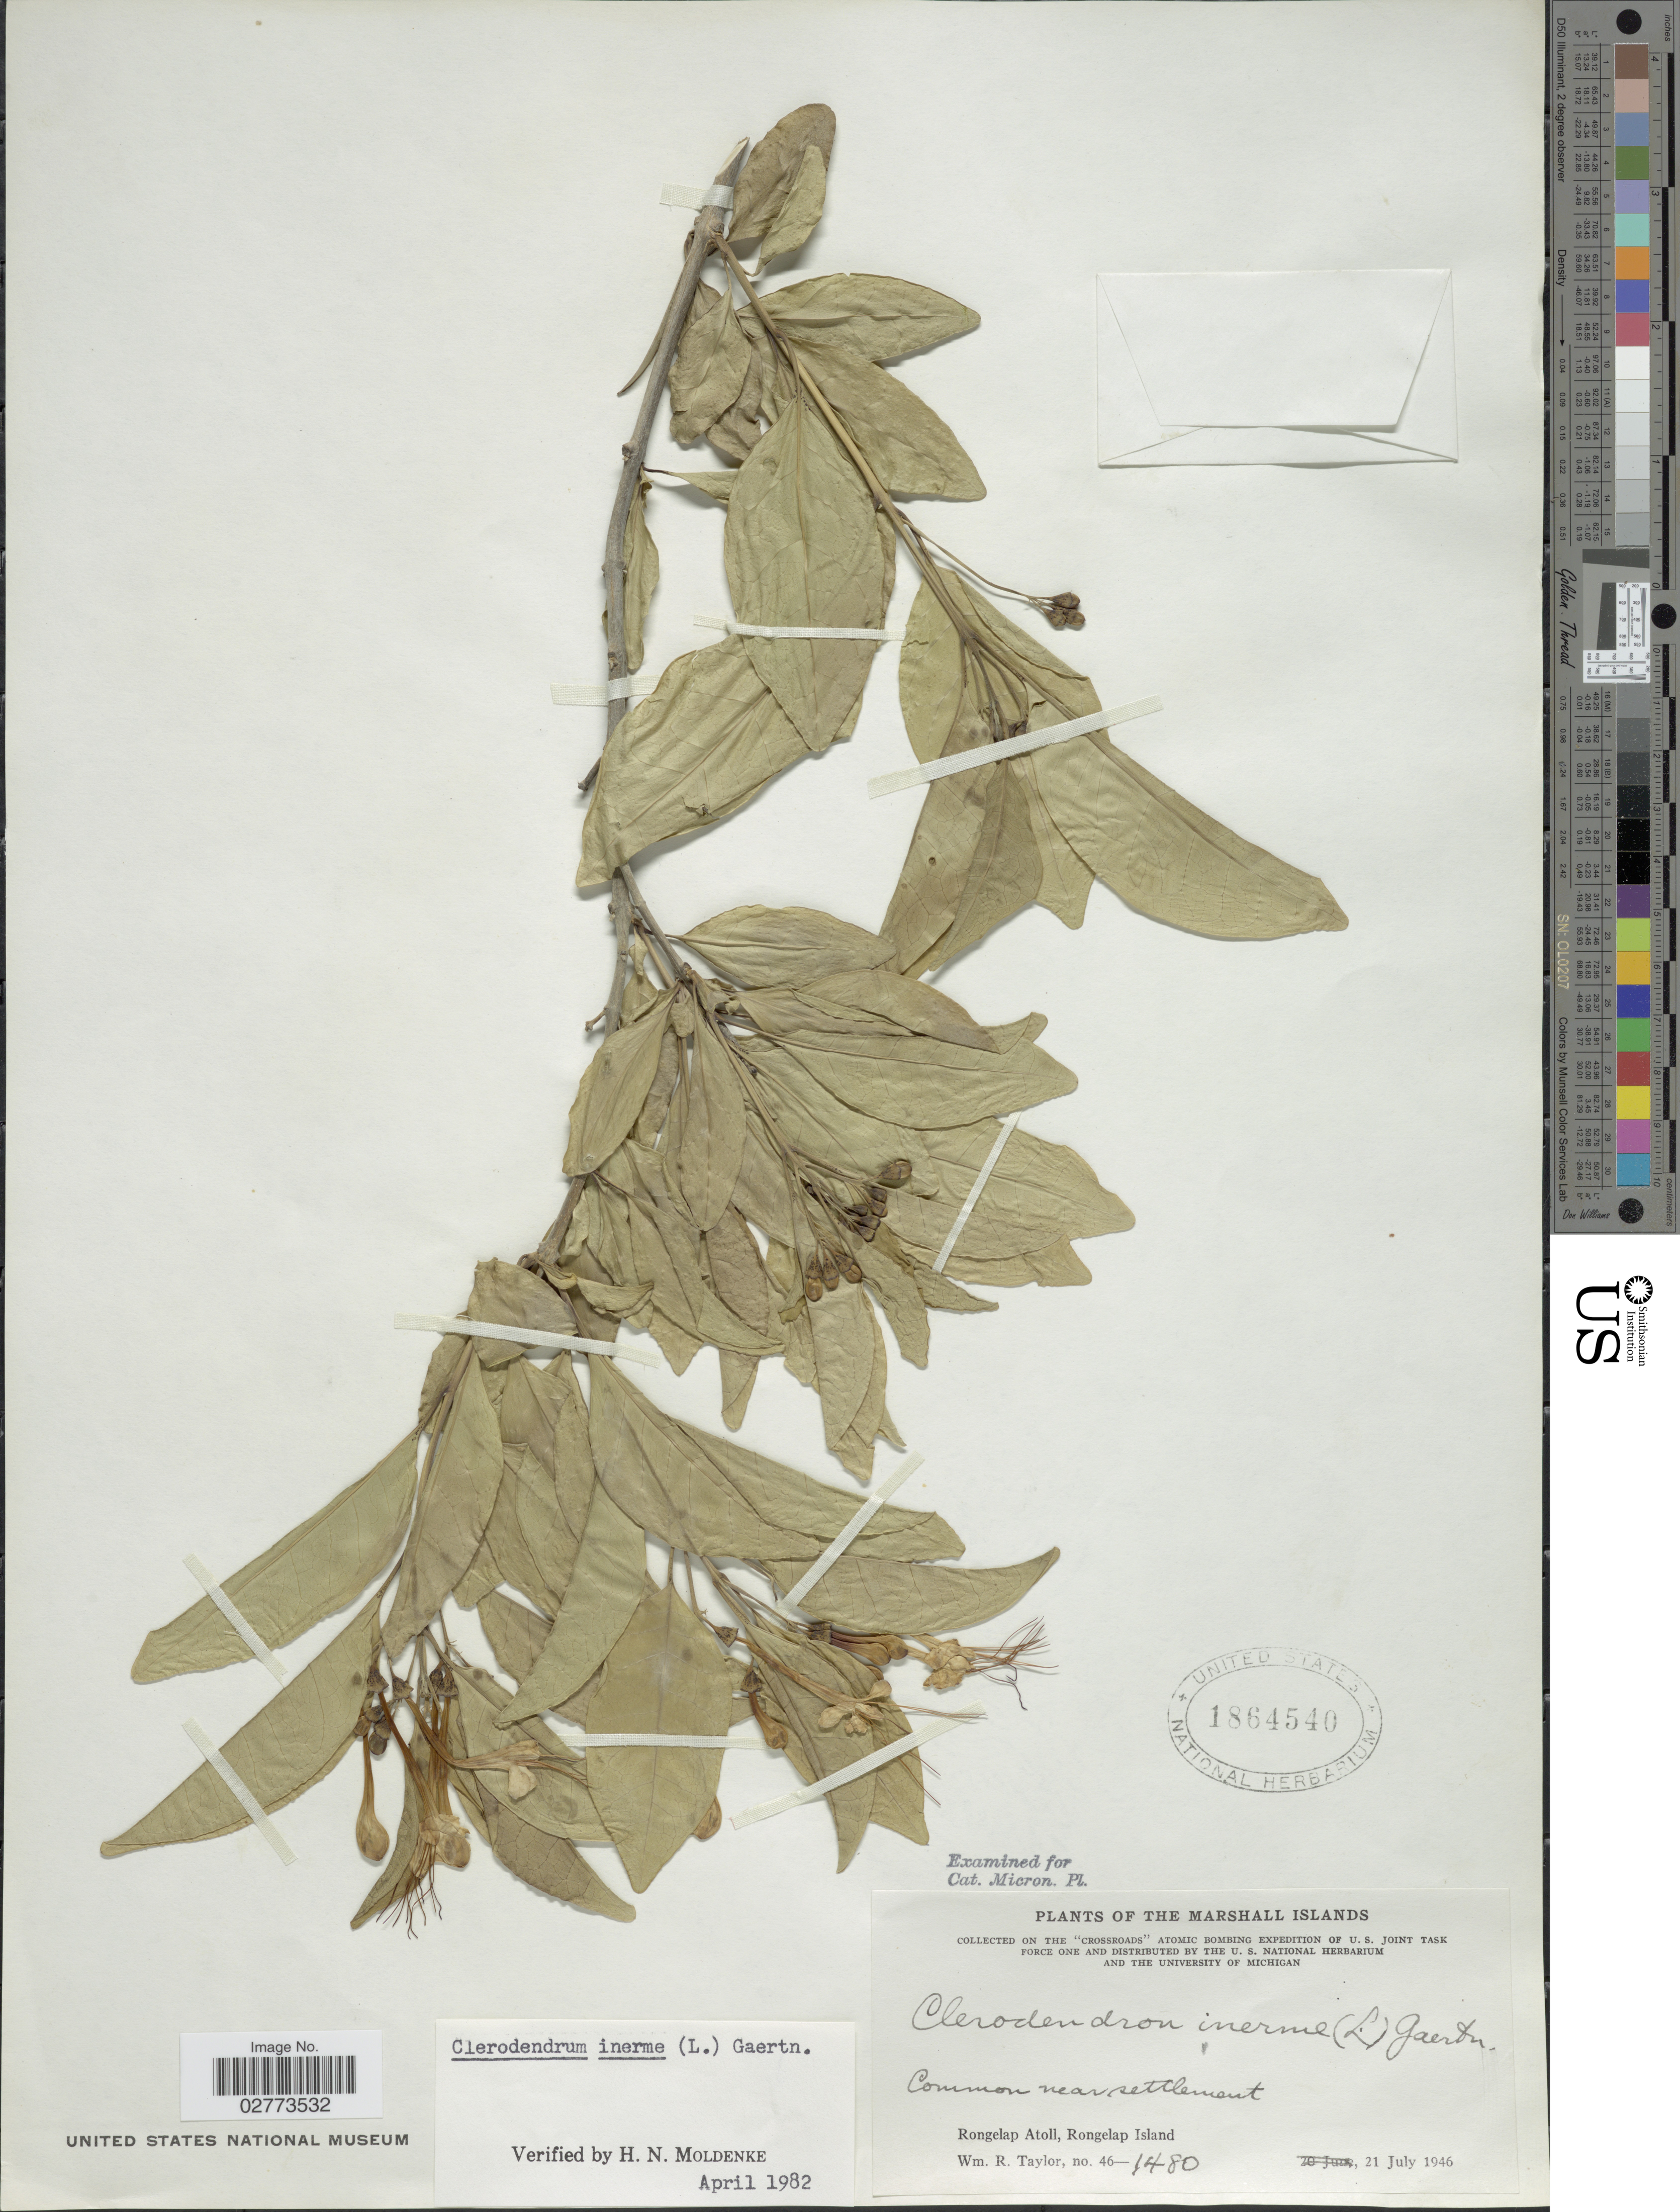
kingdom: Plantae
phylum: Tracheophyta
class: Magnoliopsida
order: Lamiales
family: Lamiaceae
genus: Clerodendrum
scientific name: Clerodendrum inerme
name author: (L.) Gaertn.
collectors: W. R. Taylor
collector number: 46-1480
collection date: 1946-07-21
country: Marshall Islands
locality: Rongelap Atoll, Rongelap Island.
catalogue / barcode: US 1864540